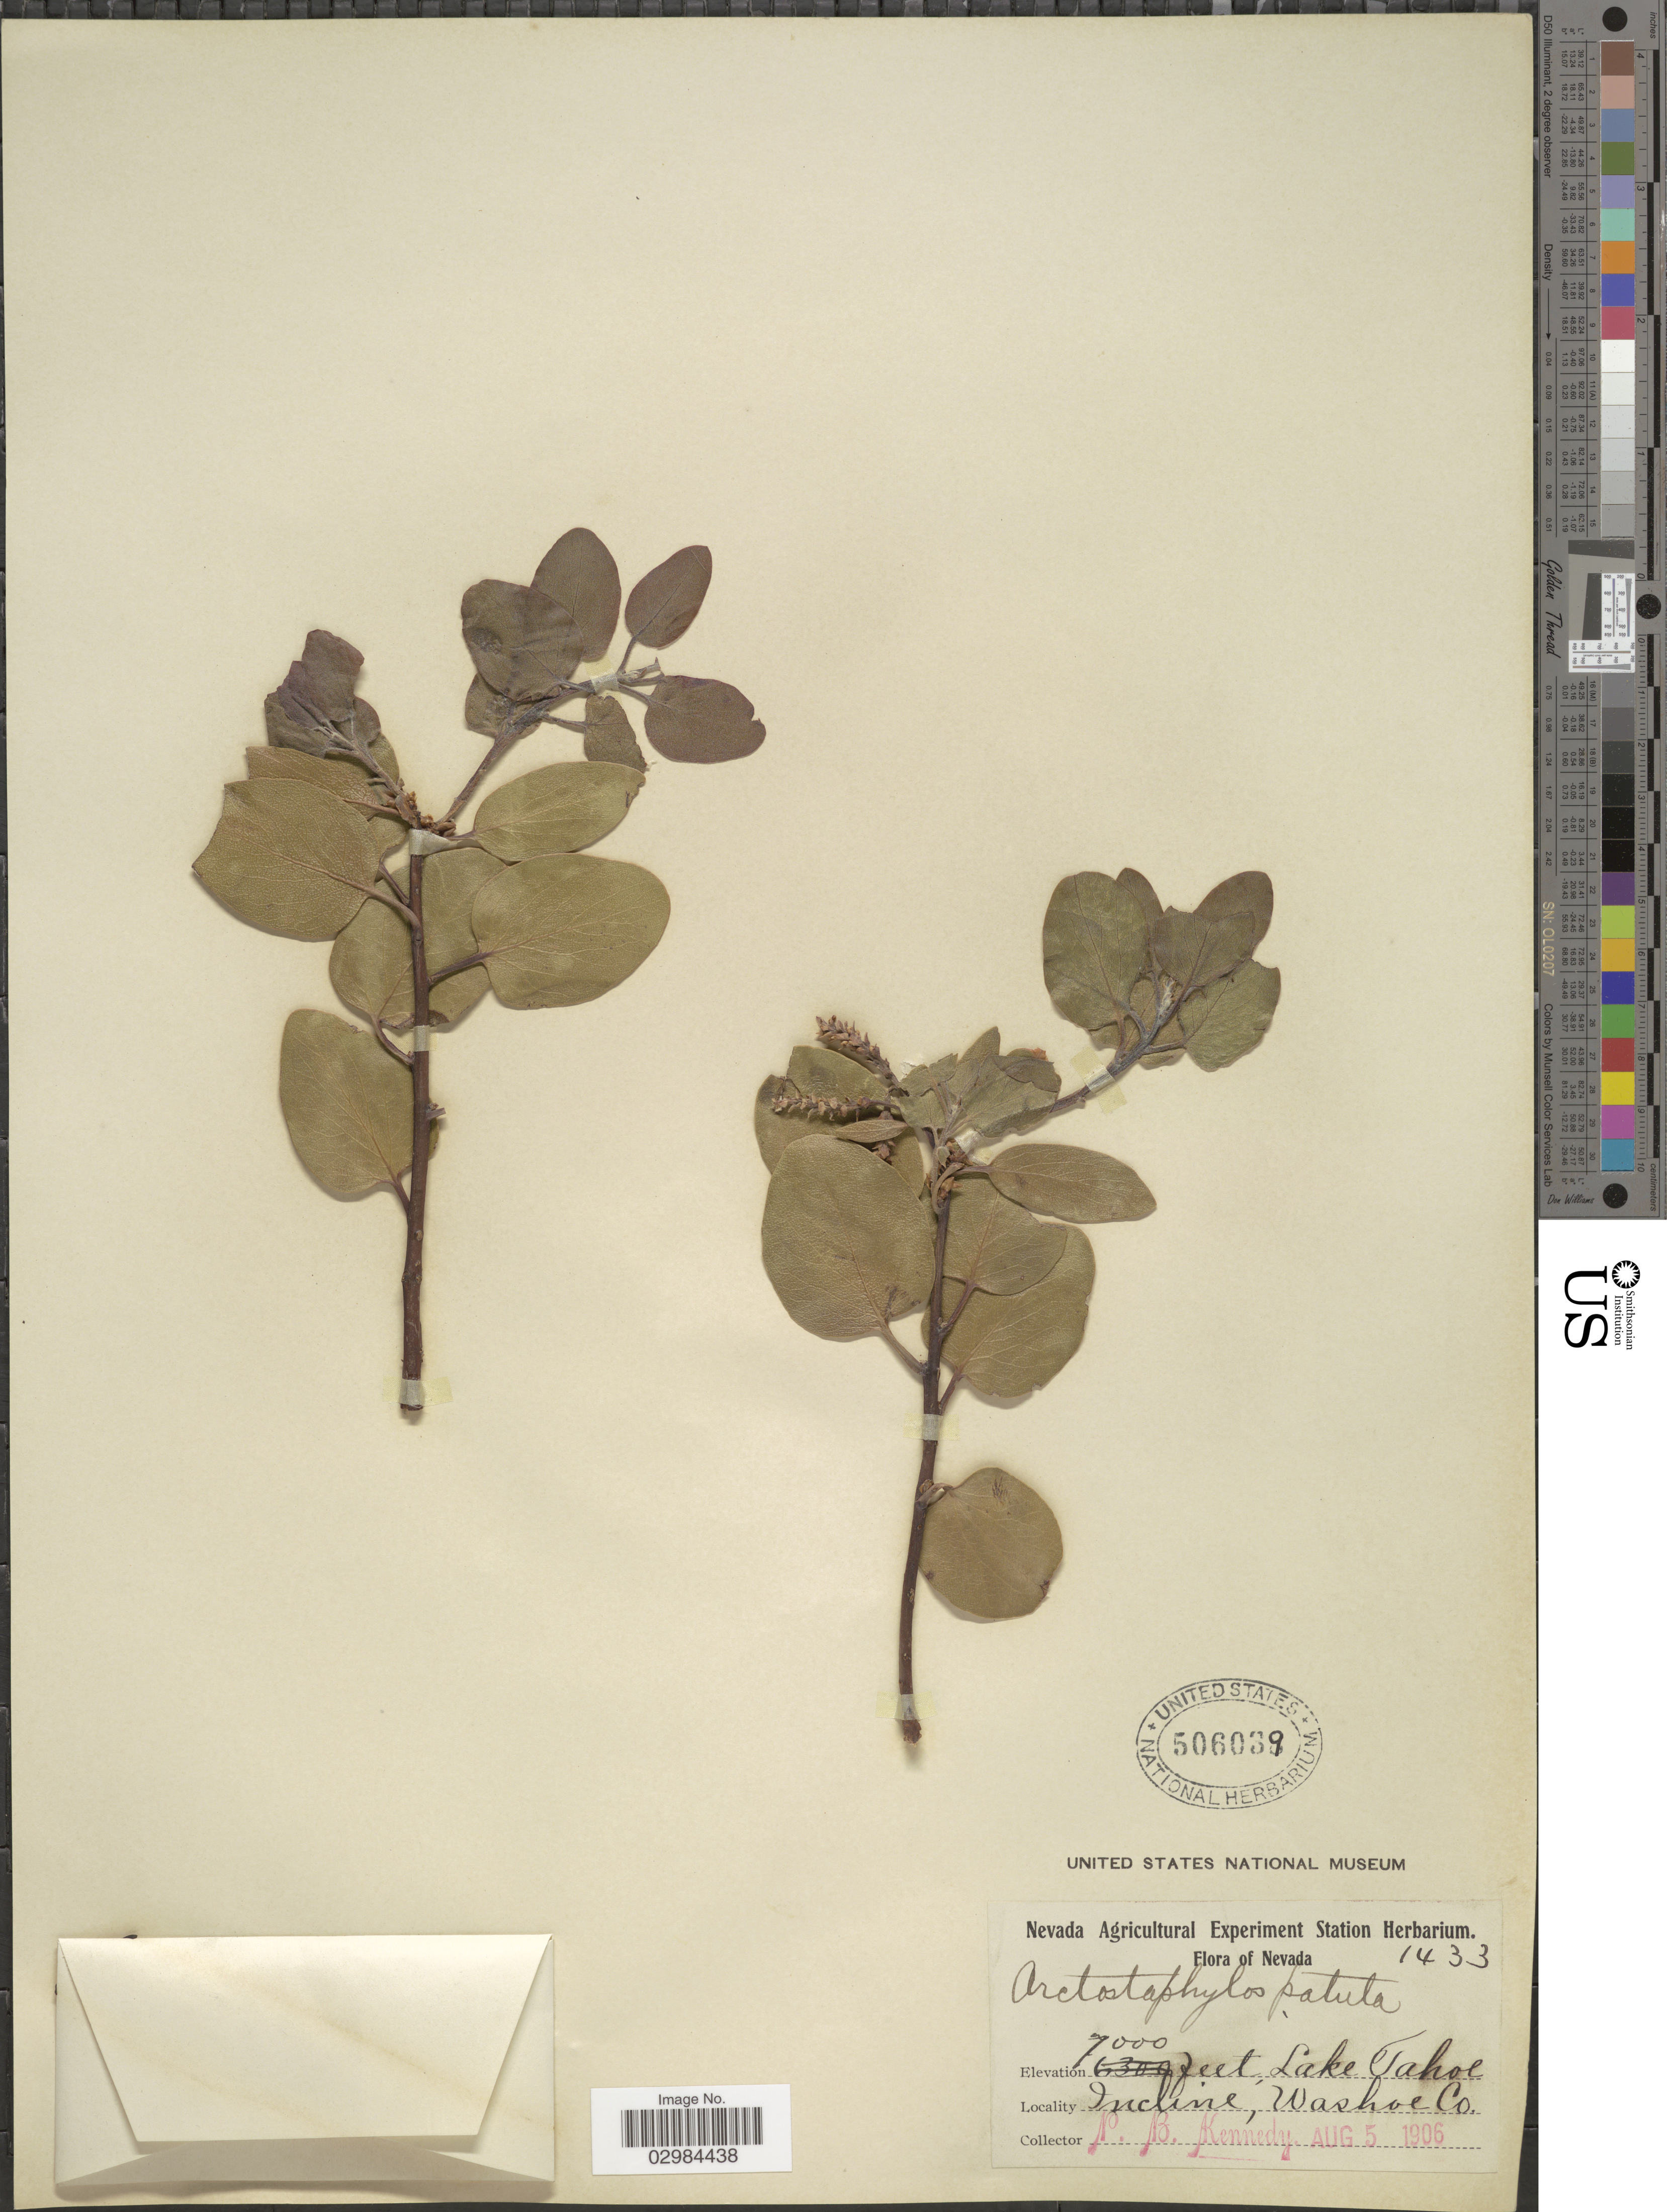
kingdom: Plantae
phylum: Tracheophyta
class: Magnoliopsida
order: Ericales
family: Ericaceae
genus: Arctostaphylos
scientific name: Arctostaphylos platyphylla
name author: (A. Gray) Kuntze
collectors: P. B. Kennedy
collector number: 1433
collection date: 1906-08-05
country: United States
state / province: Nevada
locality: Lake Tahoe. Incline, Washoe Co.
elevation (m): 2134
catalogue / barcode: US 506039